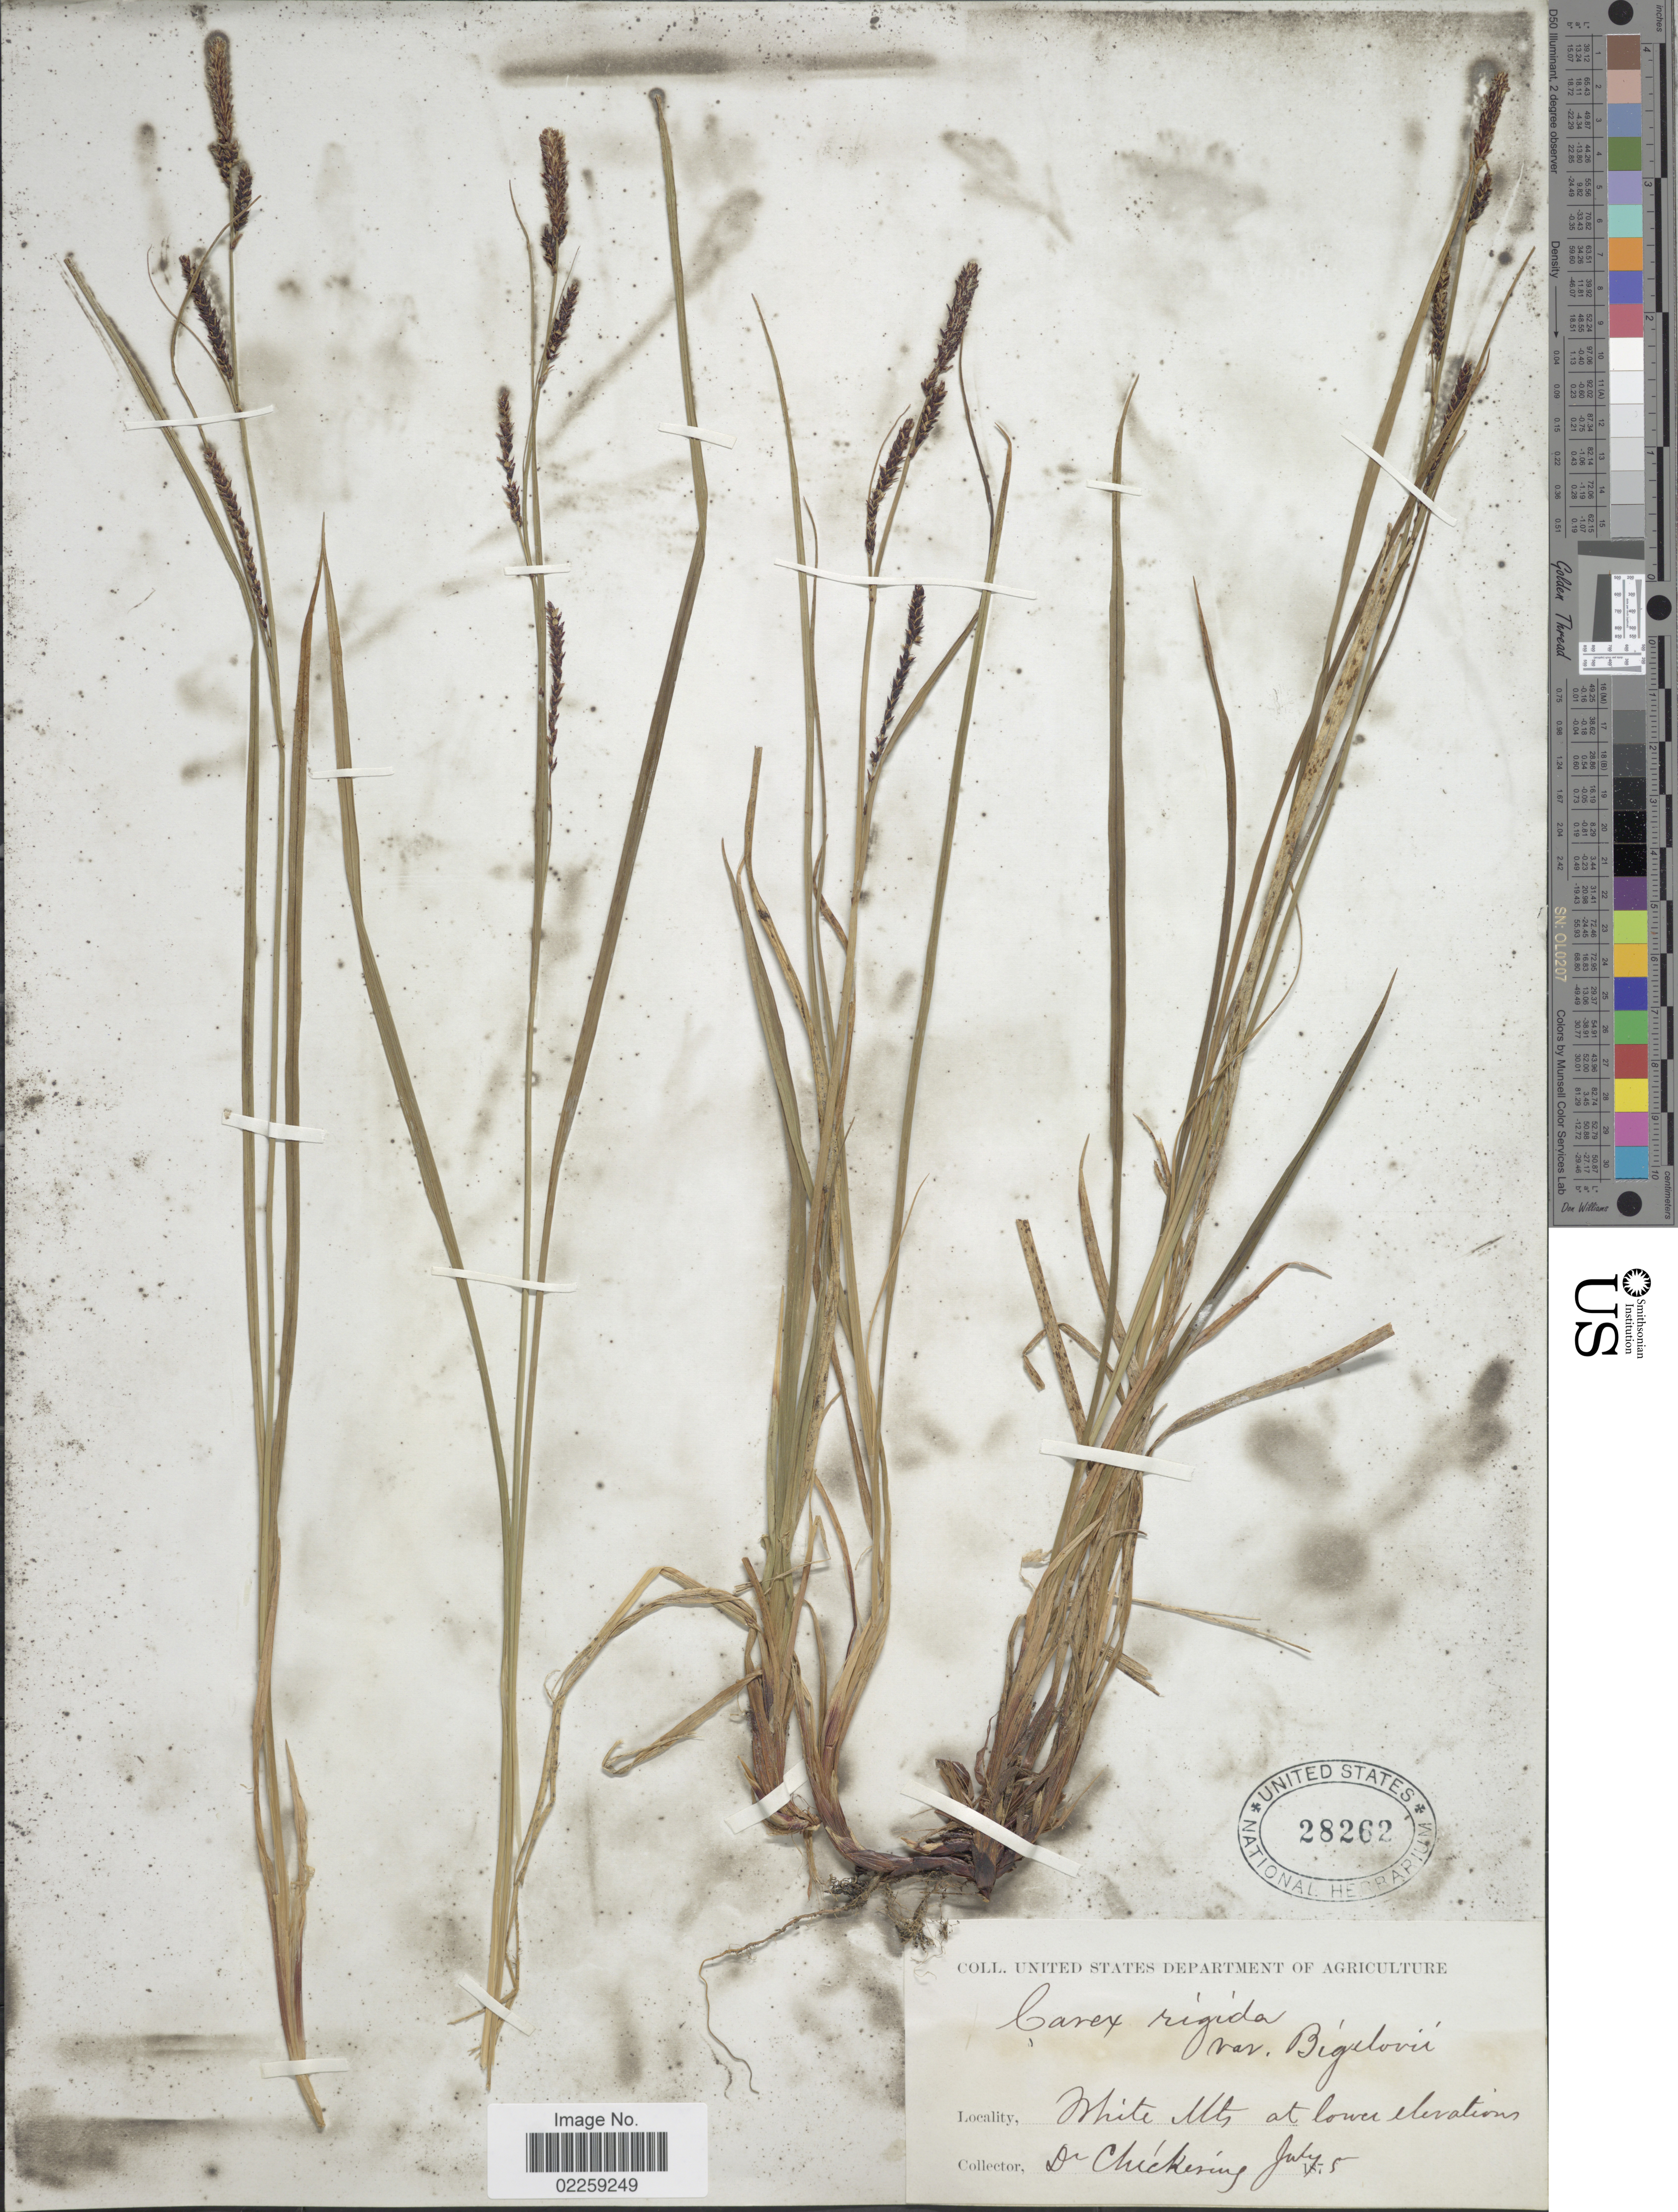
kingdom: Plantae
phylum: Tracheophyta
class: Liliopsida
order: Poales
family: Cyperaceae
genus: Carex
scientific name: Carex bigelowii subsp. bigelowii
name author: Torr. ex Schwein.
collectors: Chickering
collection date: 1875-07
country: United States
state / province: New Hampshire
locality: White Mts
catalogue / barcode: US 28262